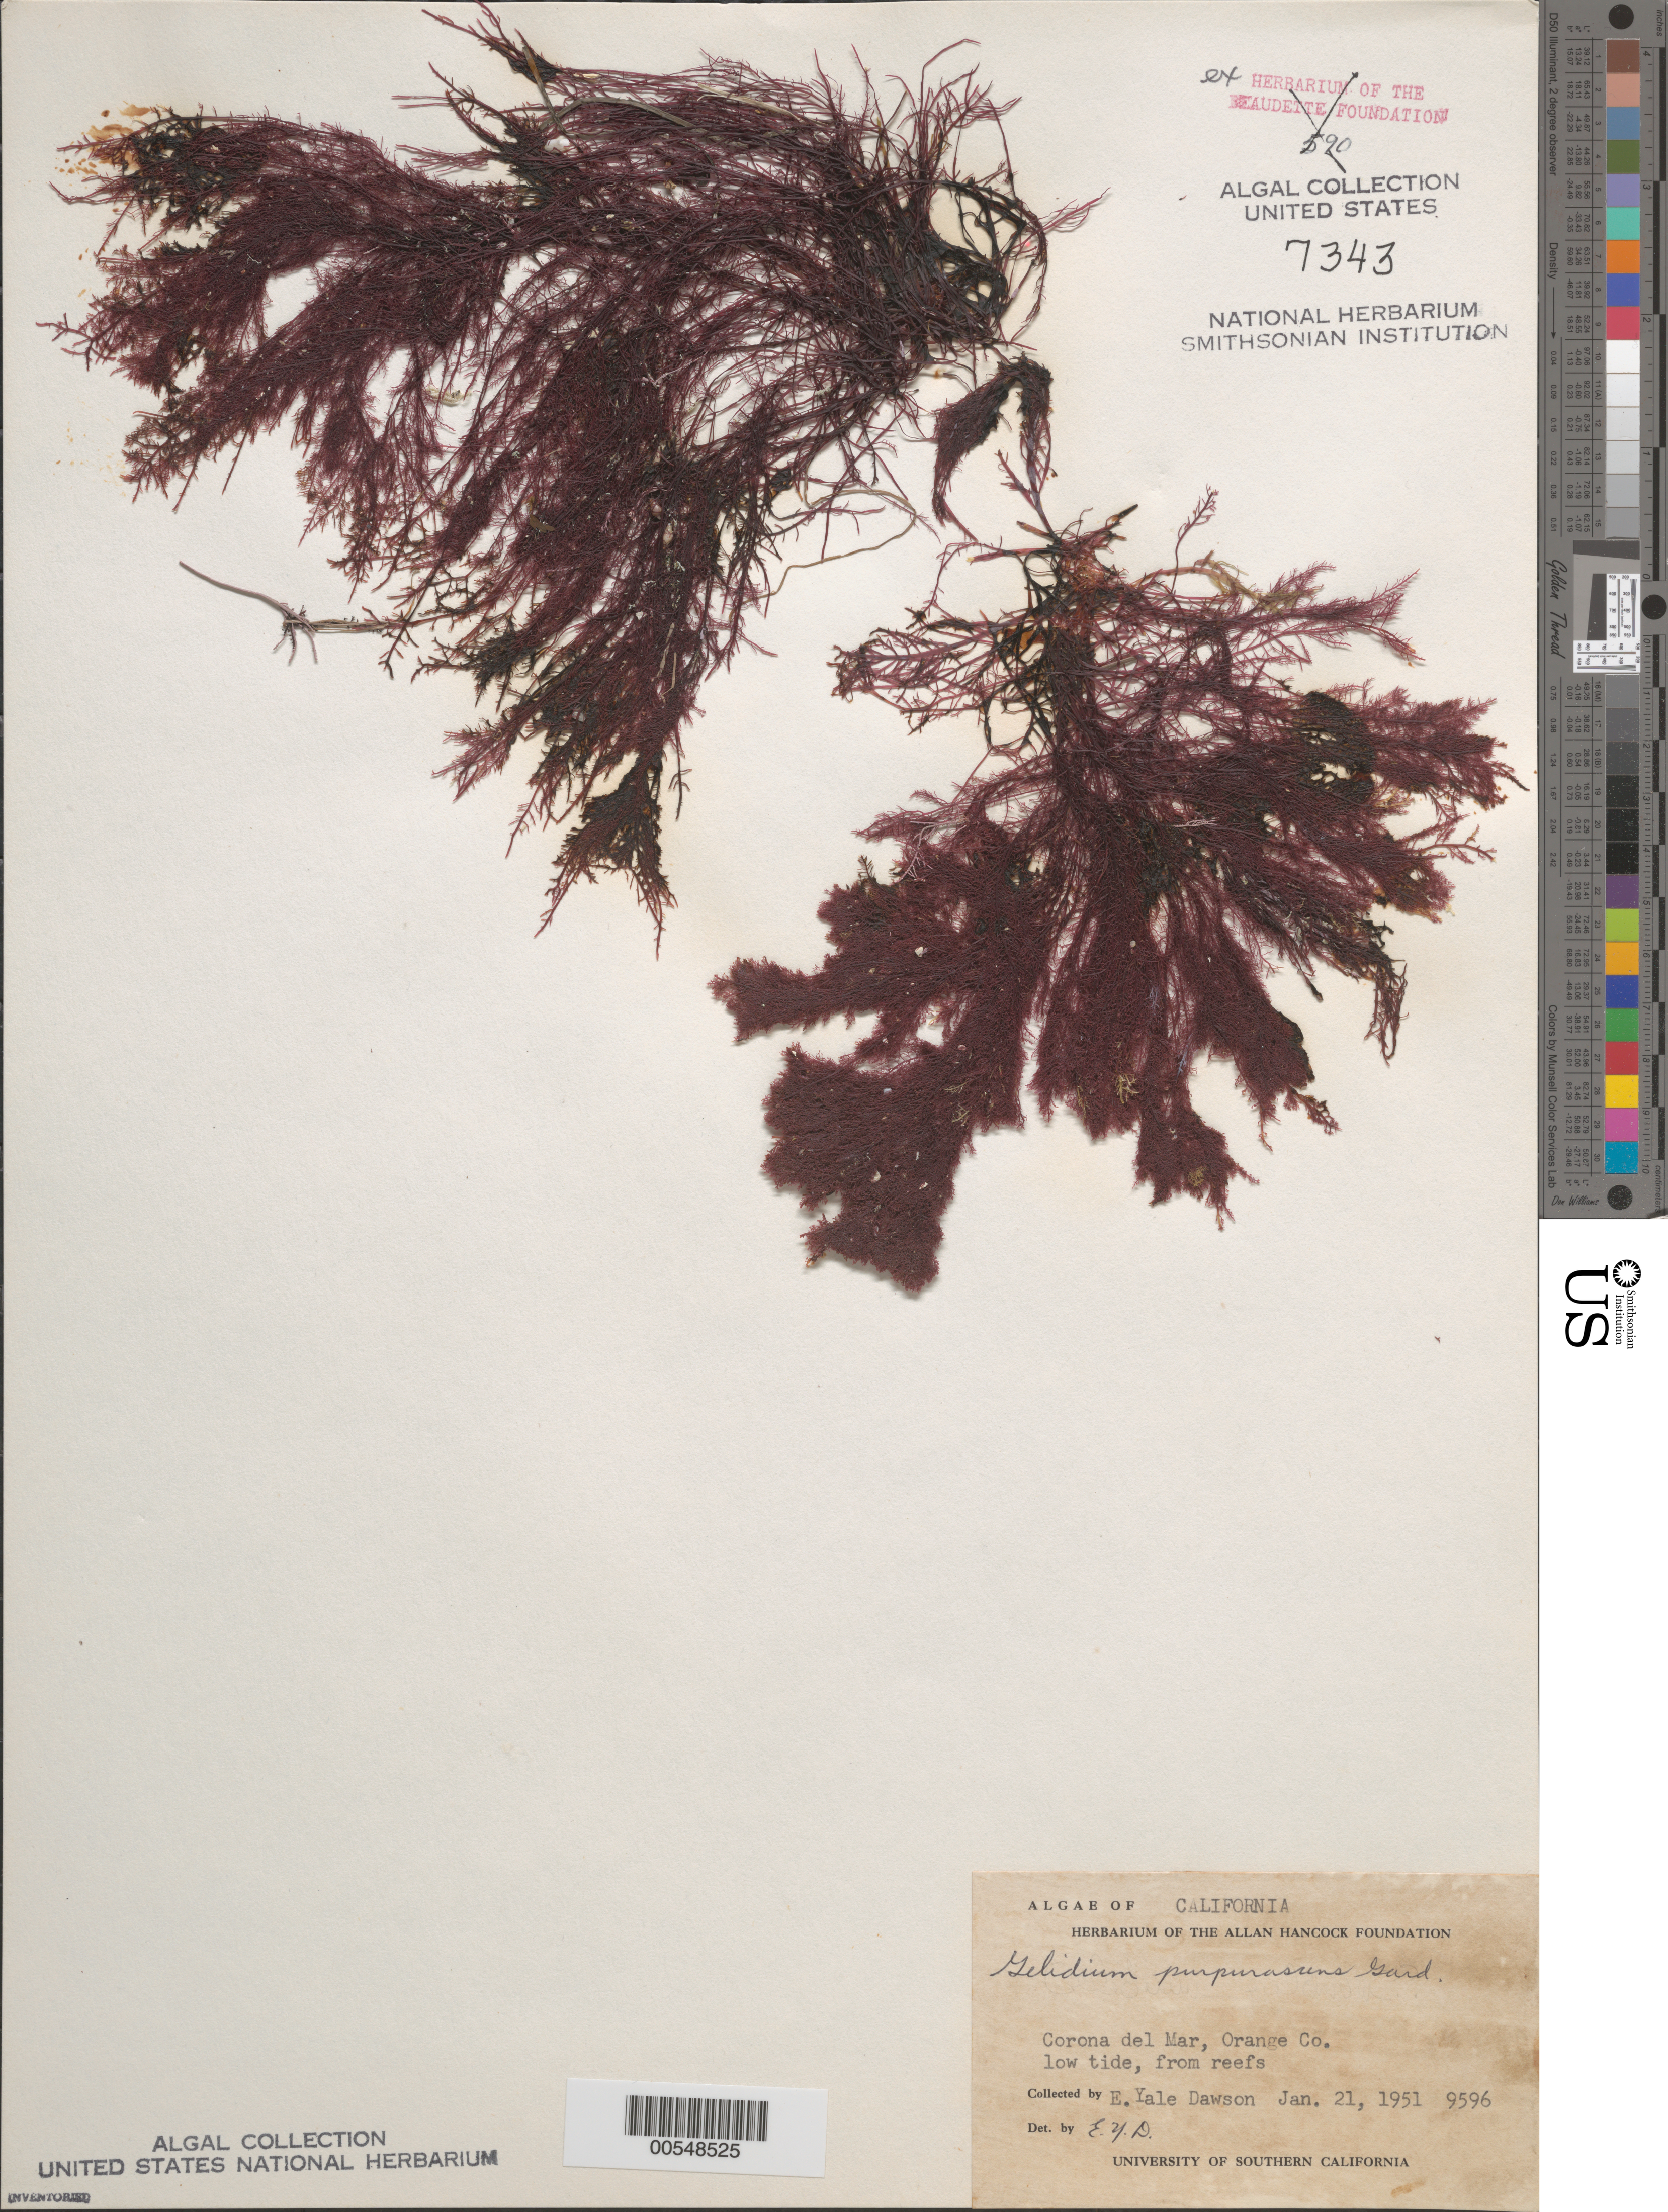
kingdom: Plantae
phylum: Rhodophyta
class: Florideophyceae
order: Gelidiales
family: Gelidiaceae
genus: Gelidium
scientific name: Gelidium purpurascens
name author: N.L. Gardner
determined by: Dawson, E. Y.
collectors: E. Y. Dawson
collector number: EYD 9596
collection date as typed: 21 Jan 1951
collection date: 1951-01-21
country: United States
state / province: California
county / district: Orange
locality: Corona del Mar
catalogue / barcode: US 7343